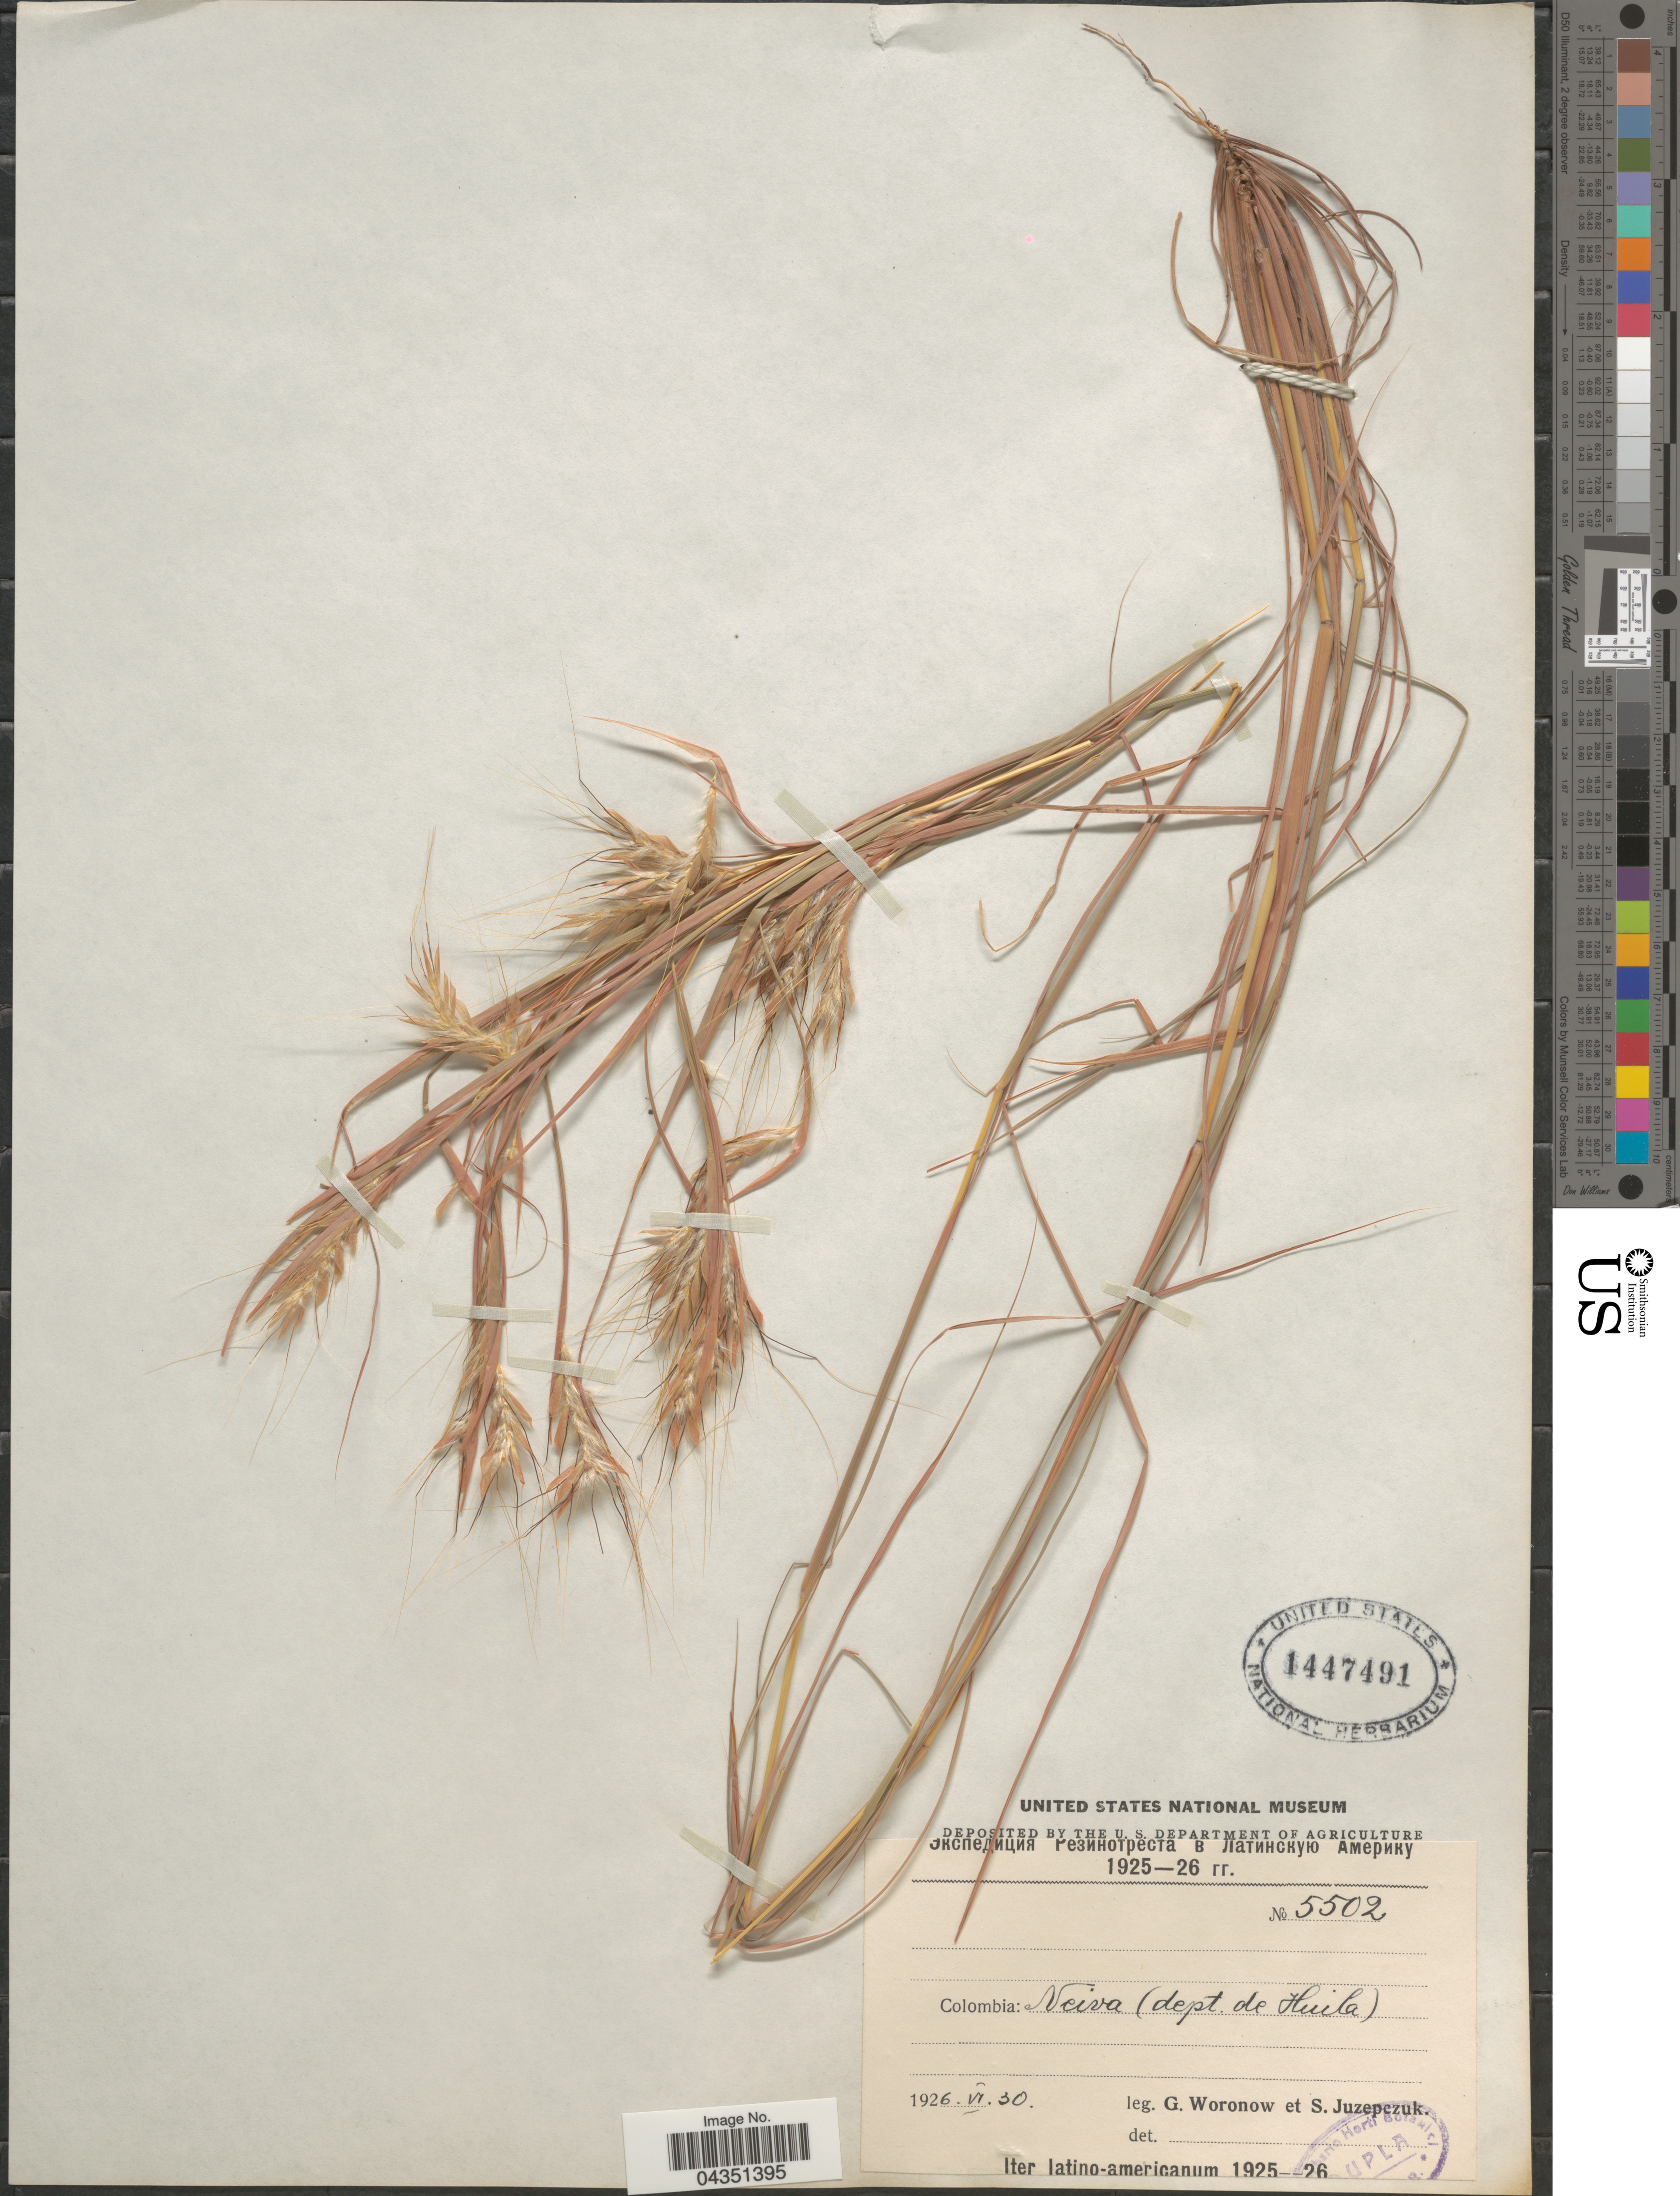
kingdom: Plantae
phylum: Tracheophyta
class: Liliopsida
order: Poales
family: Poaceae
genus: Diectomis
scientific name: Diectomis fastigiata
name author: (Sw.) P. Beauv.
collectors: G. Woronow & S. V. Juzepczuk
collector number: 5502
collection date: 1926-06-30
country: Colombia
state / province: Huila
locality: Neiva (dept. de Huila). Iter latino-americanum 1925--26.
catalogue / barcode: US 1447491